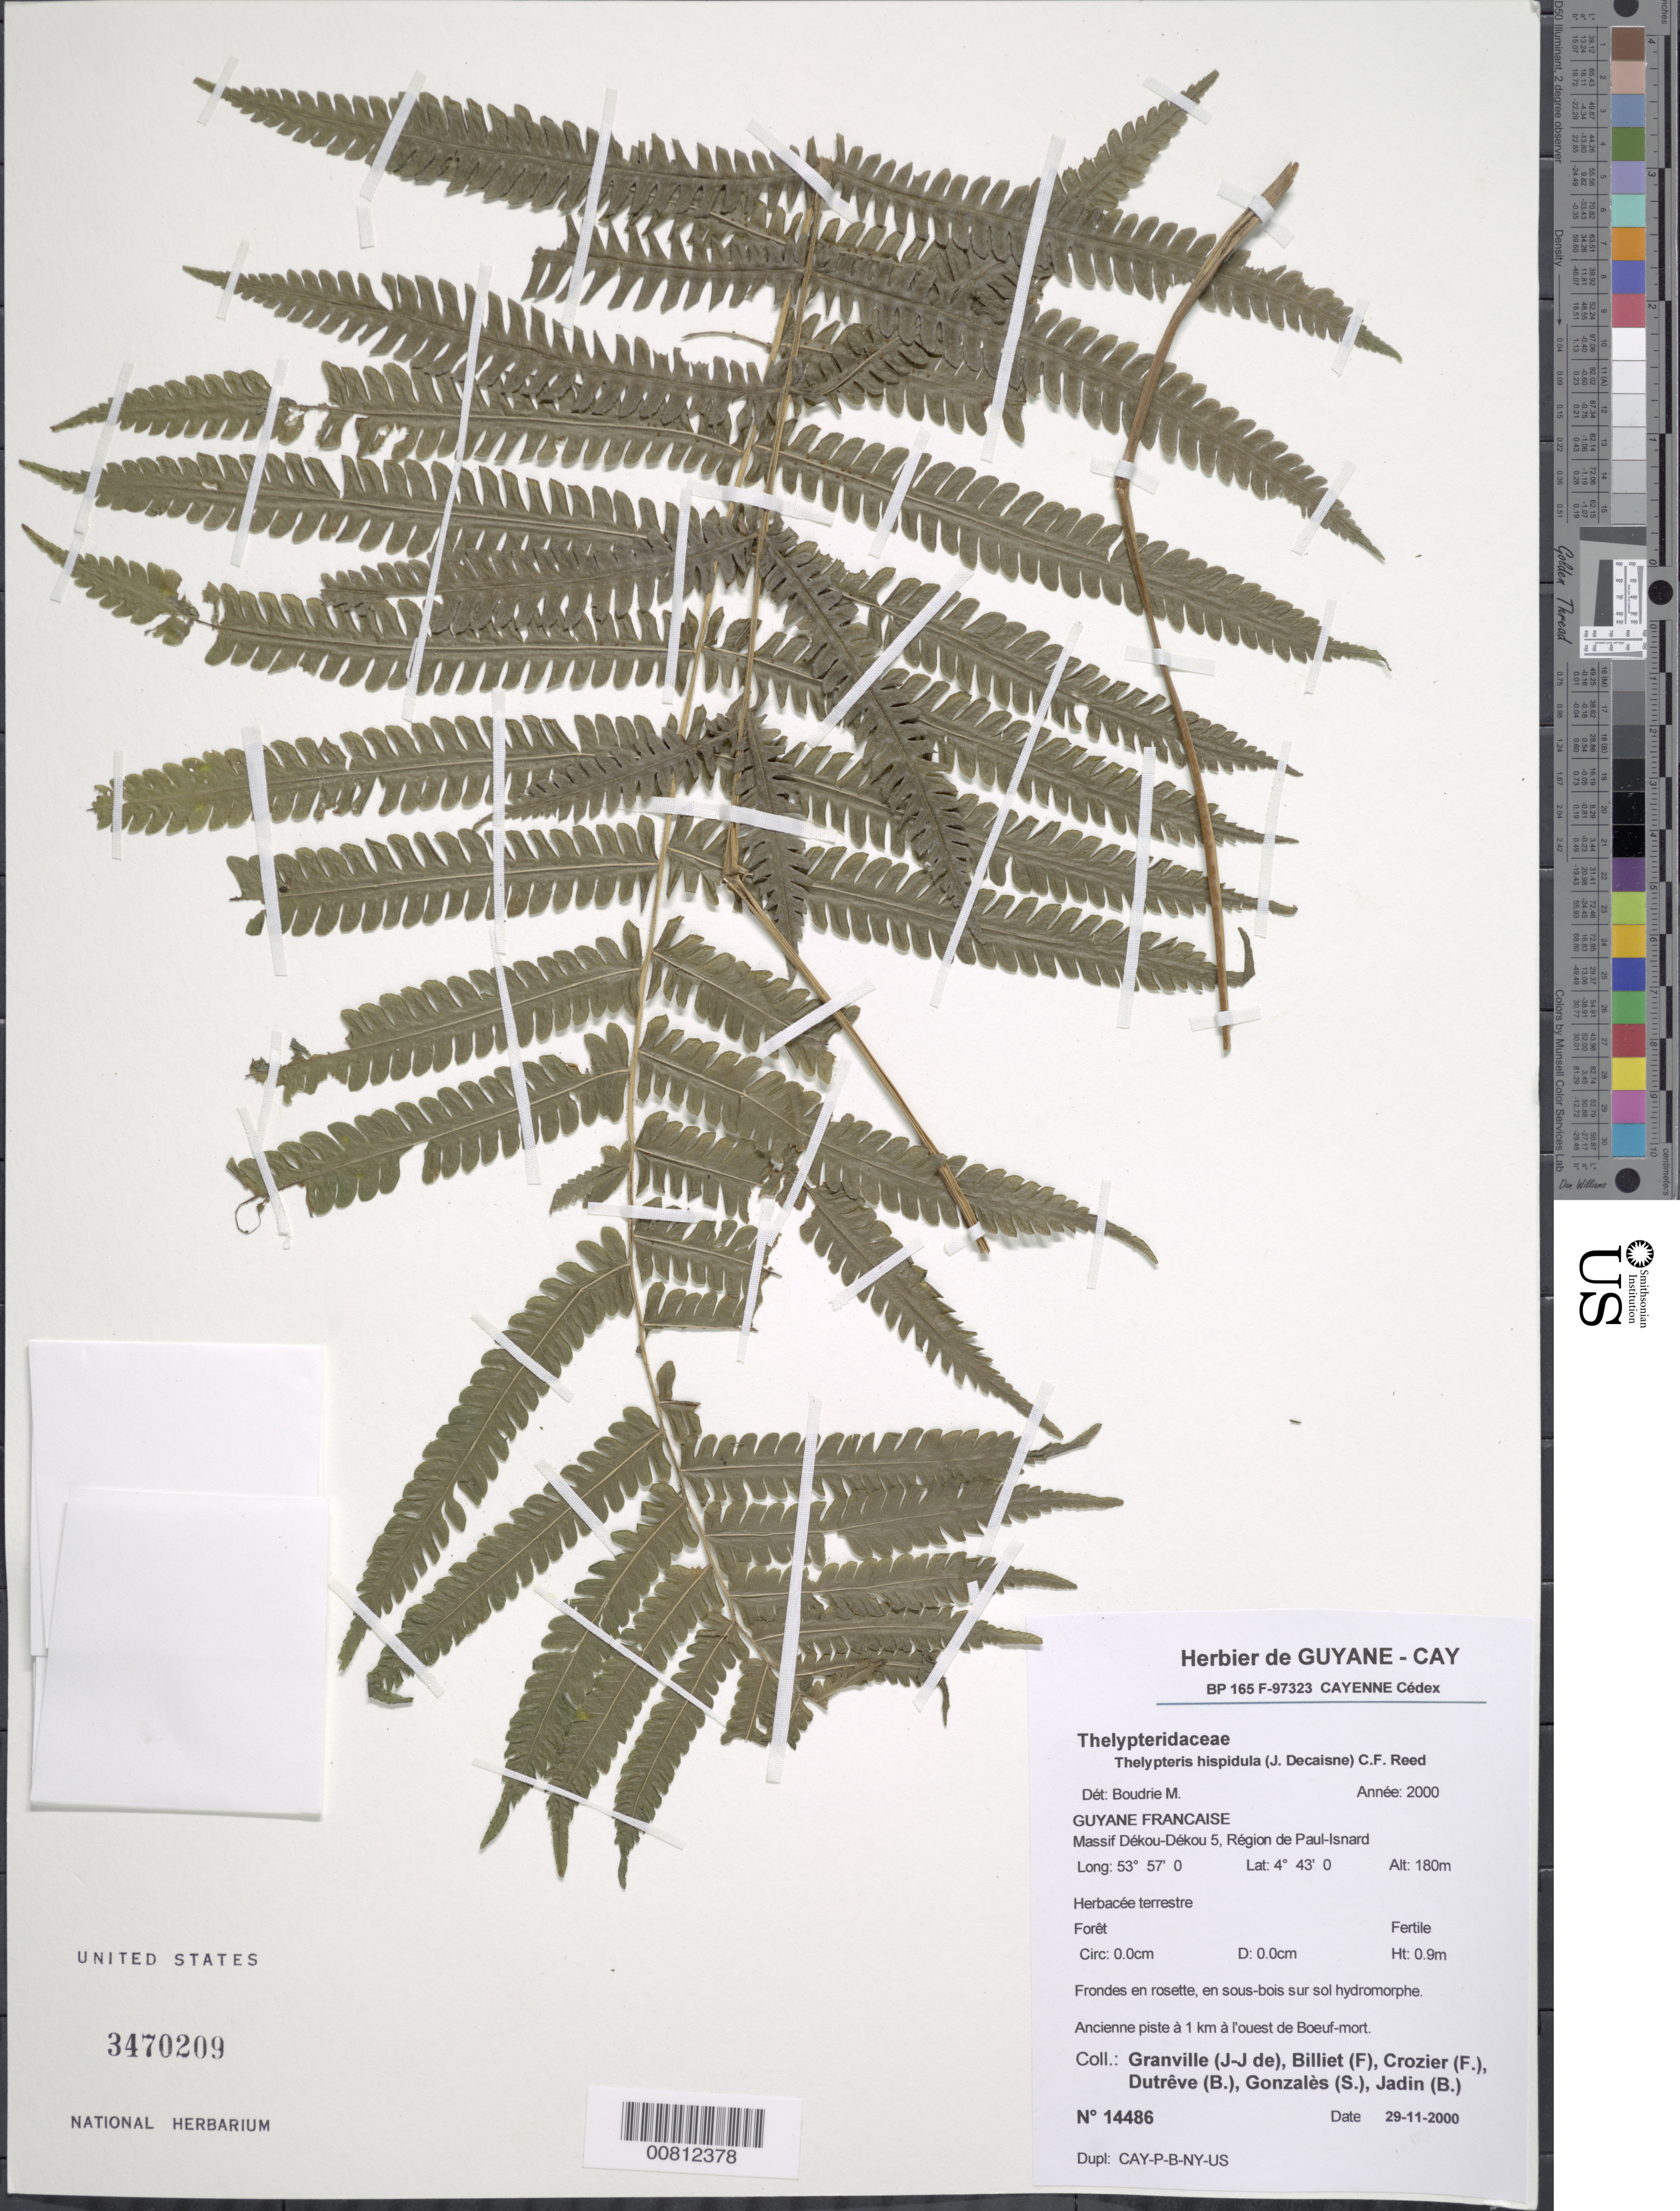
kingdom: Plantae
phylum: Tracheophyta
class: Polypodiopsida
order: Polypodiales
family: Thelypteridaceae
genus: Christella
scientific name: Christella hispidula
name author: (Decne.) Holttum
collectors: J.-J. de Granville, F. Billiet, F. Crozier, B. Dutrêve, S. Gonzales & B. Jadin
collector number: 14486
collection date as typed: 29-Nov-00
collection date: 2000-11-29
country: French Guiana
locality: Massif Dékou-Dékou 5, région de Paul-Isnard; 1 km l'ouest de Boeuf-Mort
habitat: Forêt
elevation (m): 180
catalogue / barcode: US 3470209